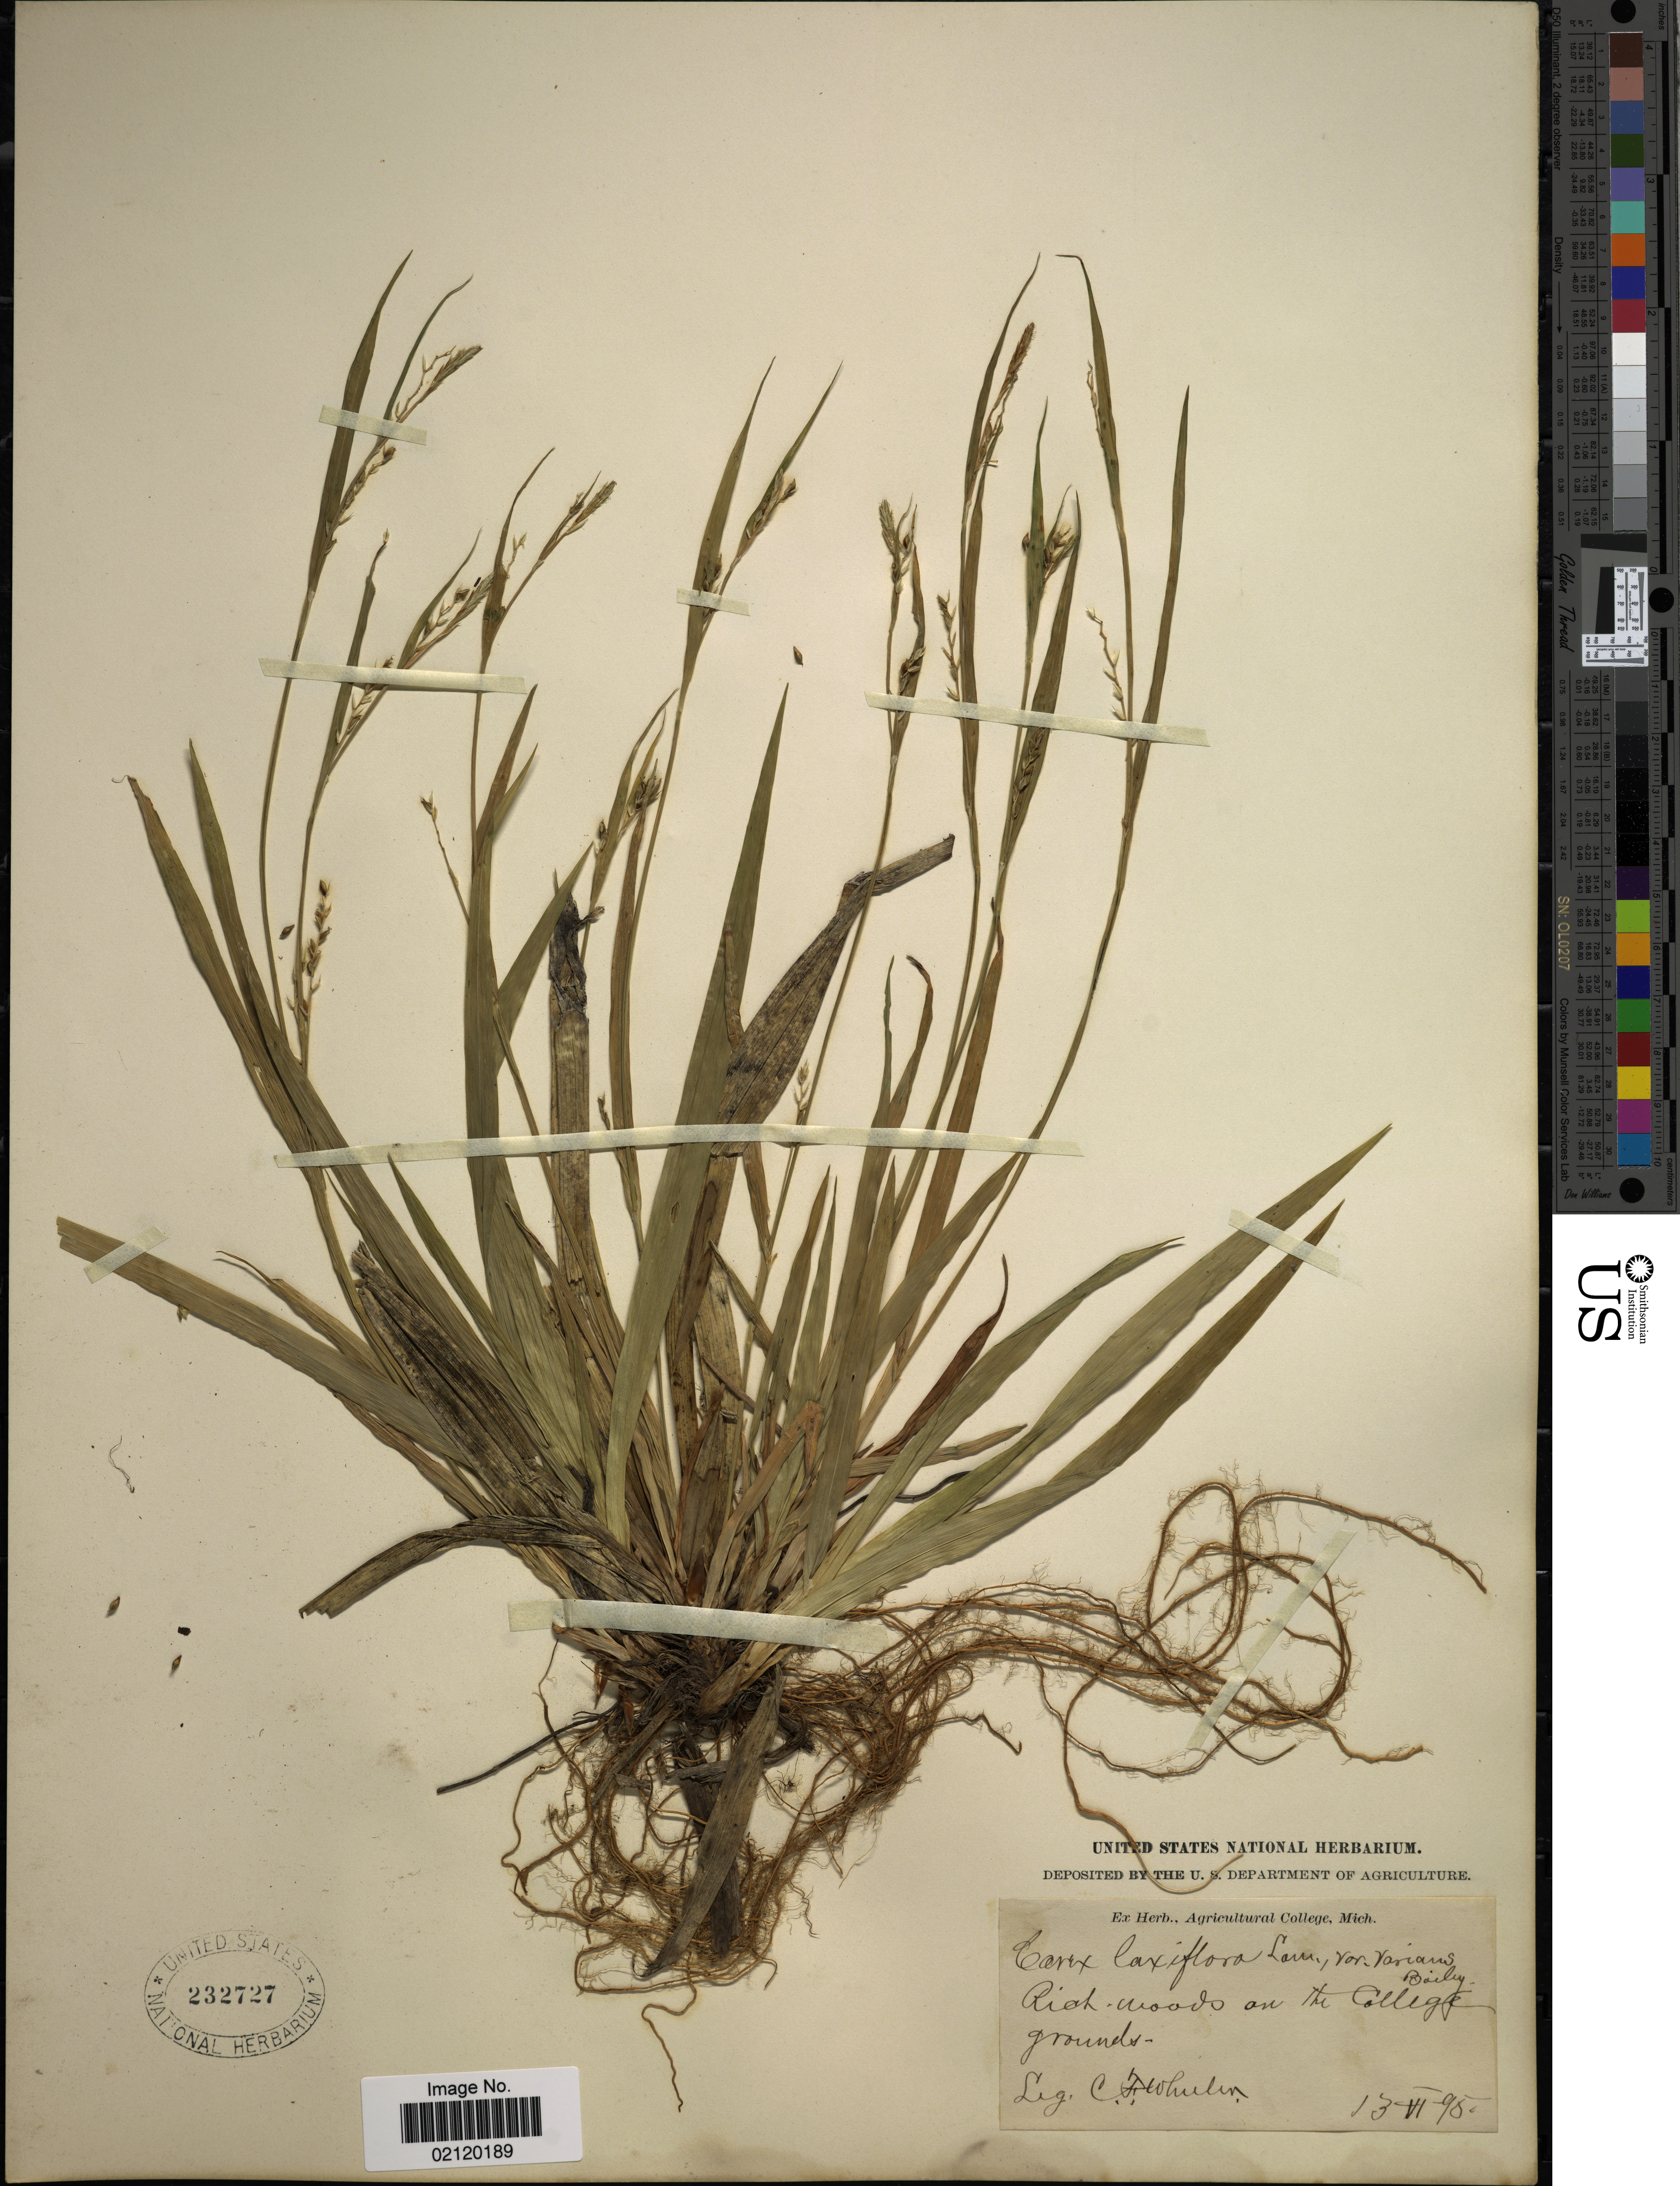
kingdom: Plantae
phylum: Tracheophyta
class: Liliopsida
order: Poales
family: Cyperaceae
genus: Carex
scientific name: Carex laxiflora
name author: Lam.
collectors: C. Wheeler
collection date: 1895-06-13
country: United States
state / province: Michigan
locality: Rich woods on the College grounds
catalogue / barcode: US 232727